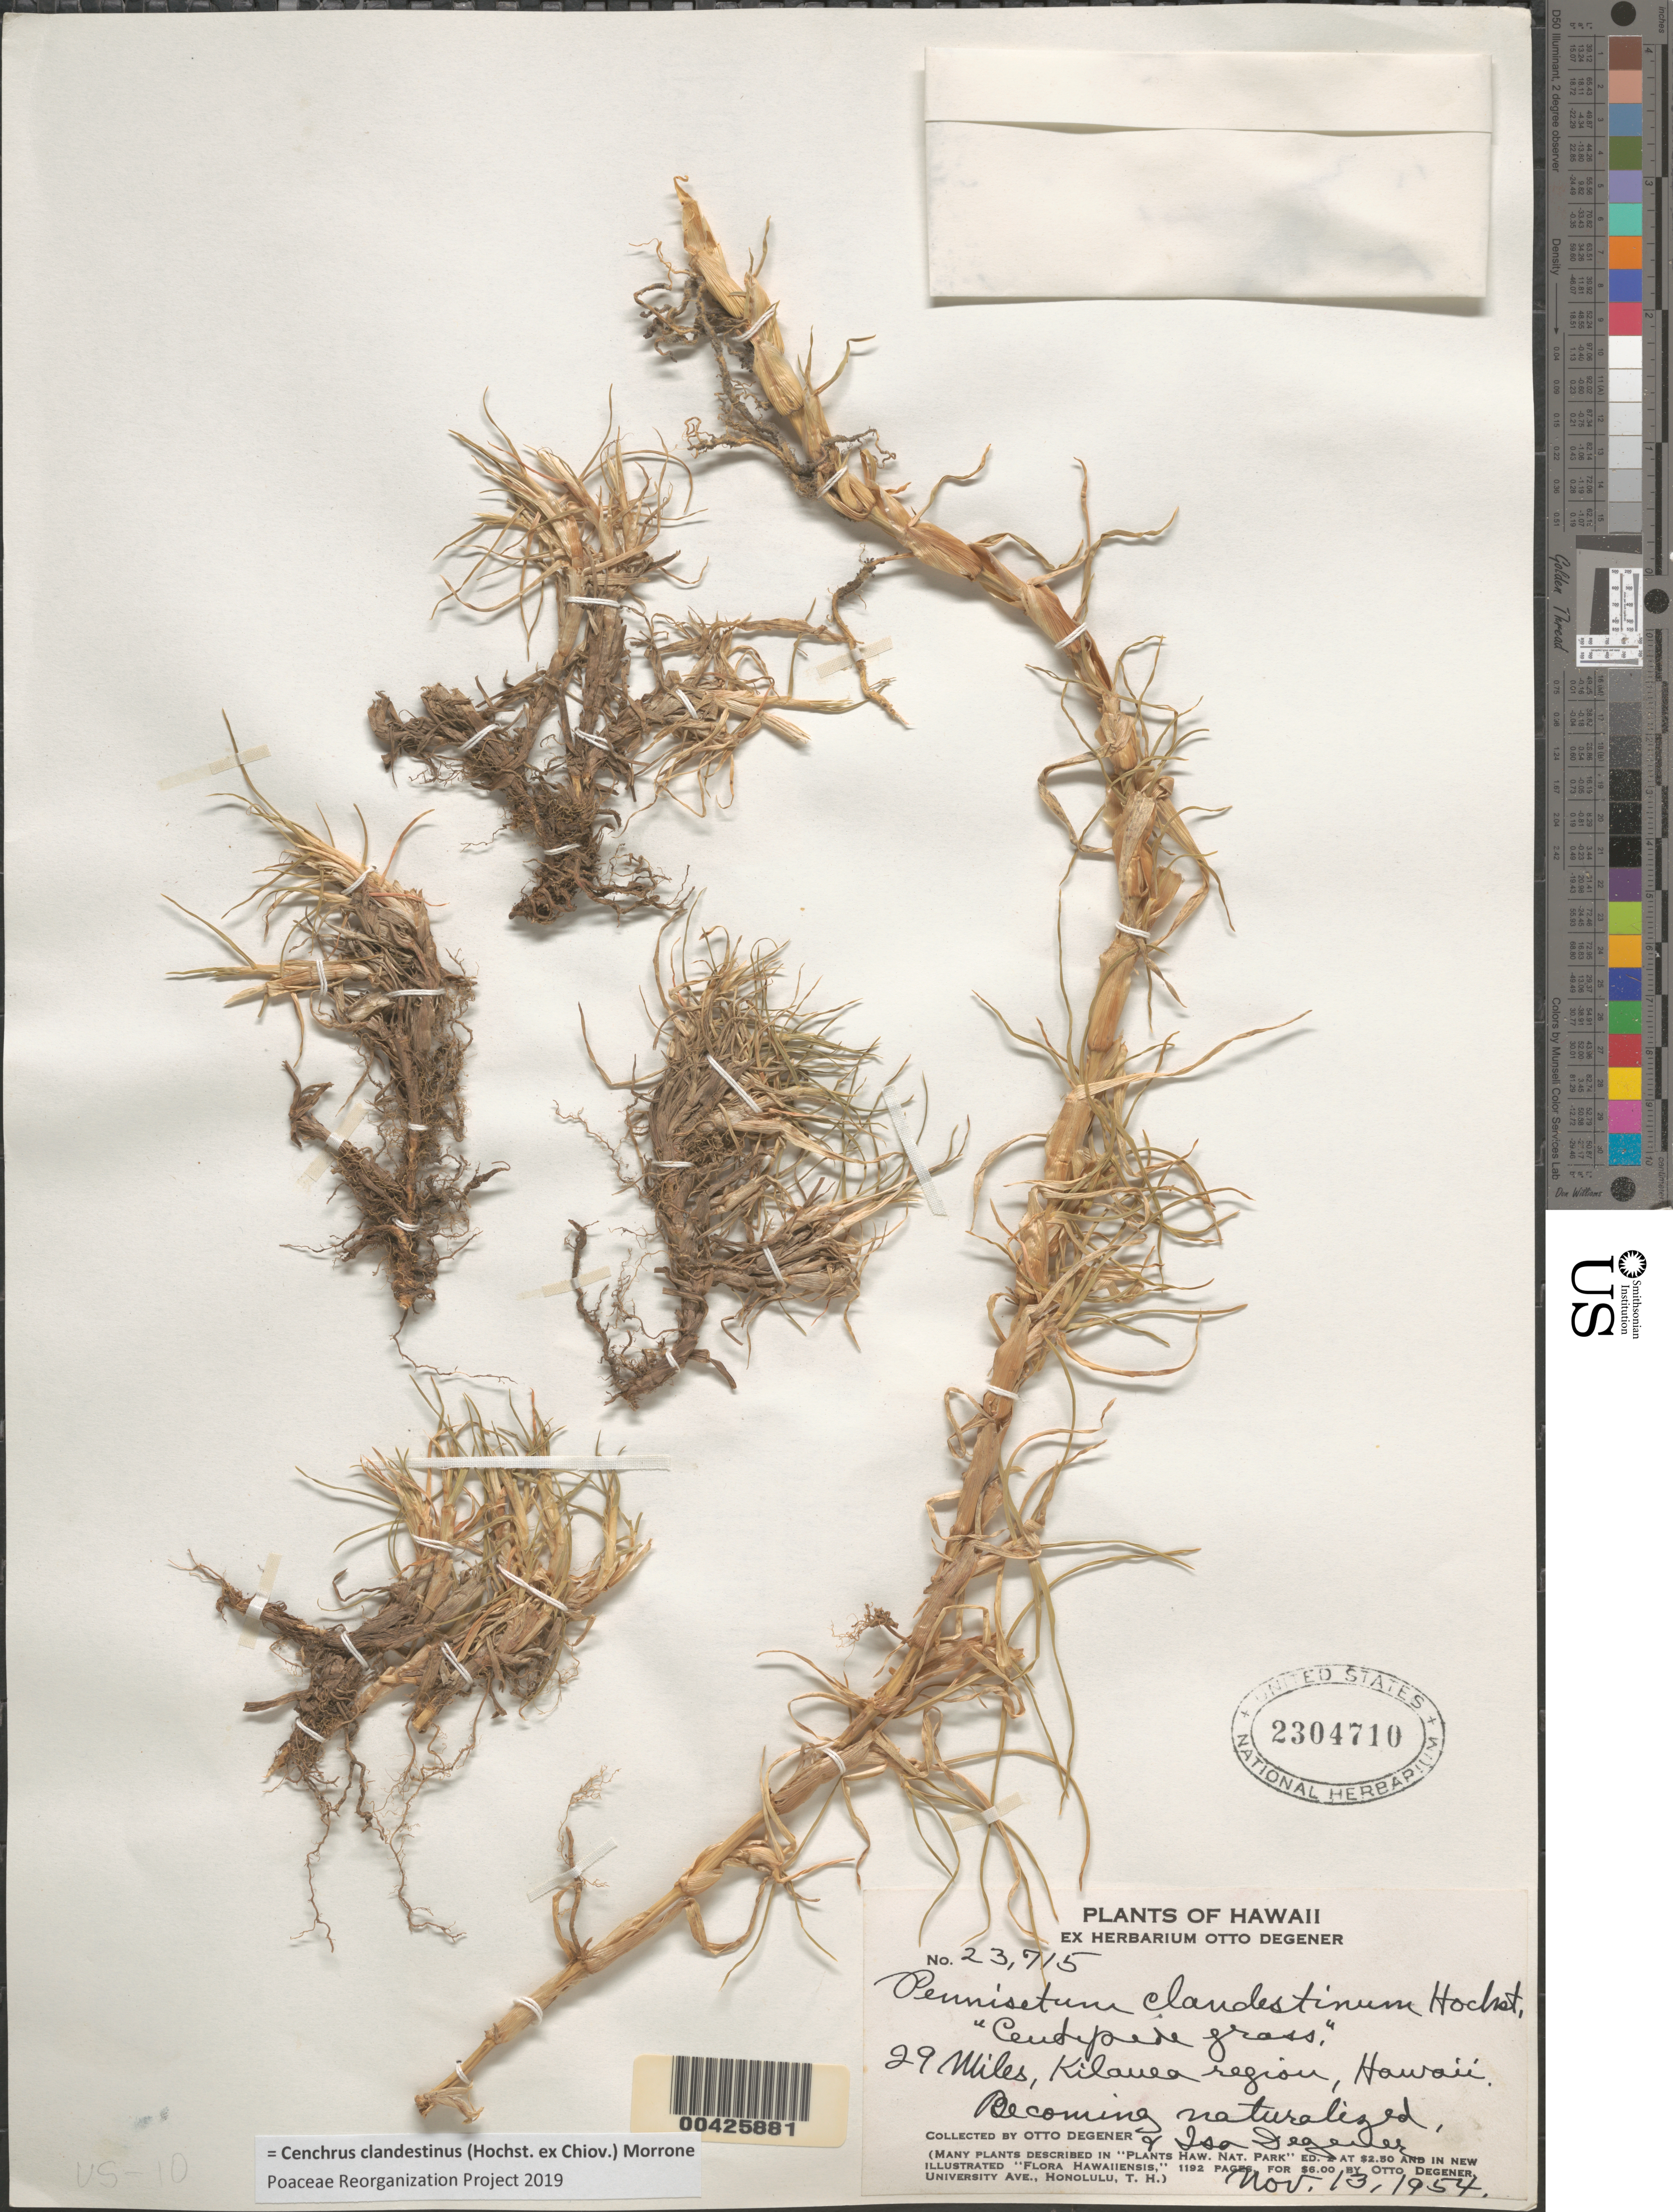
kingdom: Plantae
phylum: Tracheophyta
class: Liliopsida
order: Poales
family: Poaceae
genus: Cenchrus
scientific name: Cenchrus clandestinus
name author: (Hochst. & Chiov.) Morrone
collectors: O. Degener & I. Degener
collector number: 23715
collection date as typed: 13 Nov 1954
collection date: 1954-11-13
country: United States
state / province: Hawaii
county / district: Hawaii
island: Hawaii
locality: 29 Miles, Kilauea region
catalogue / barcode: US 2304710